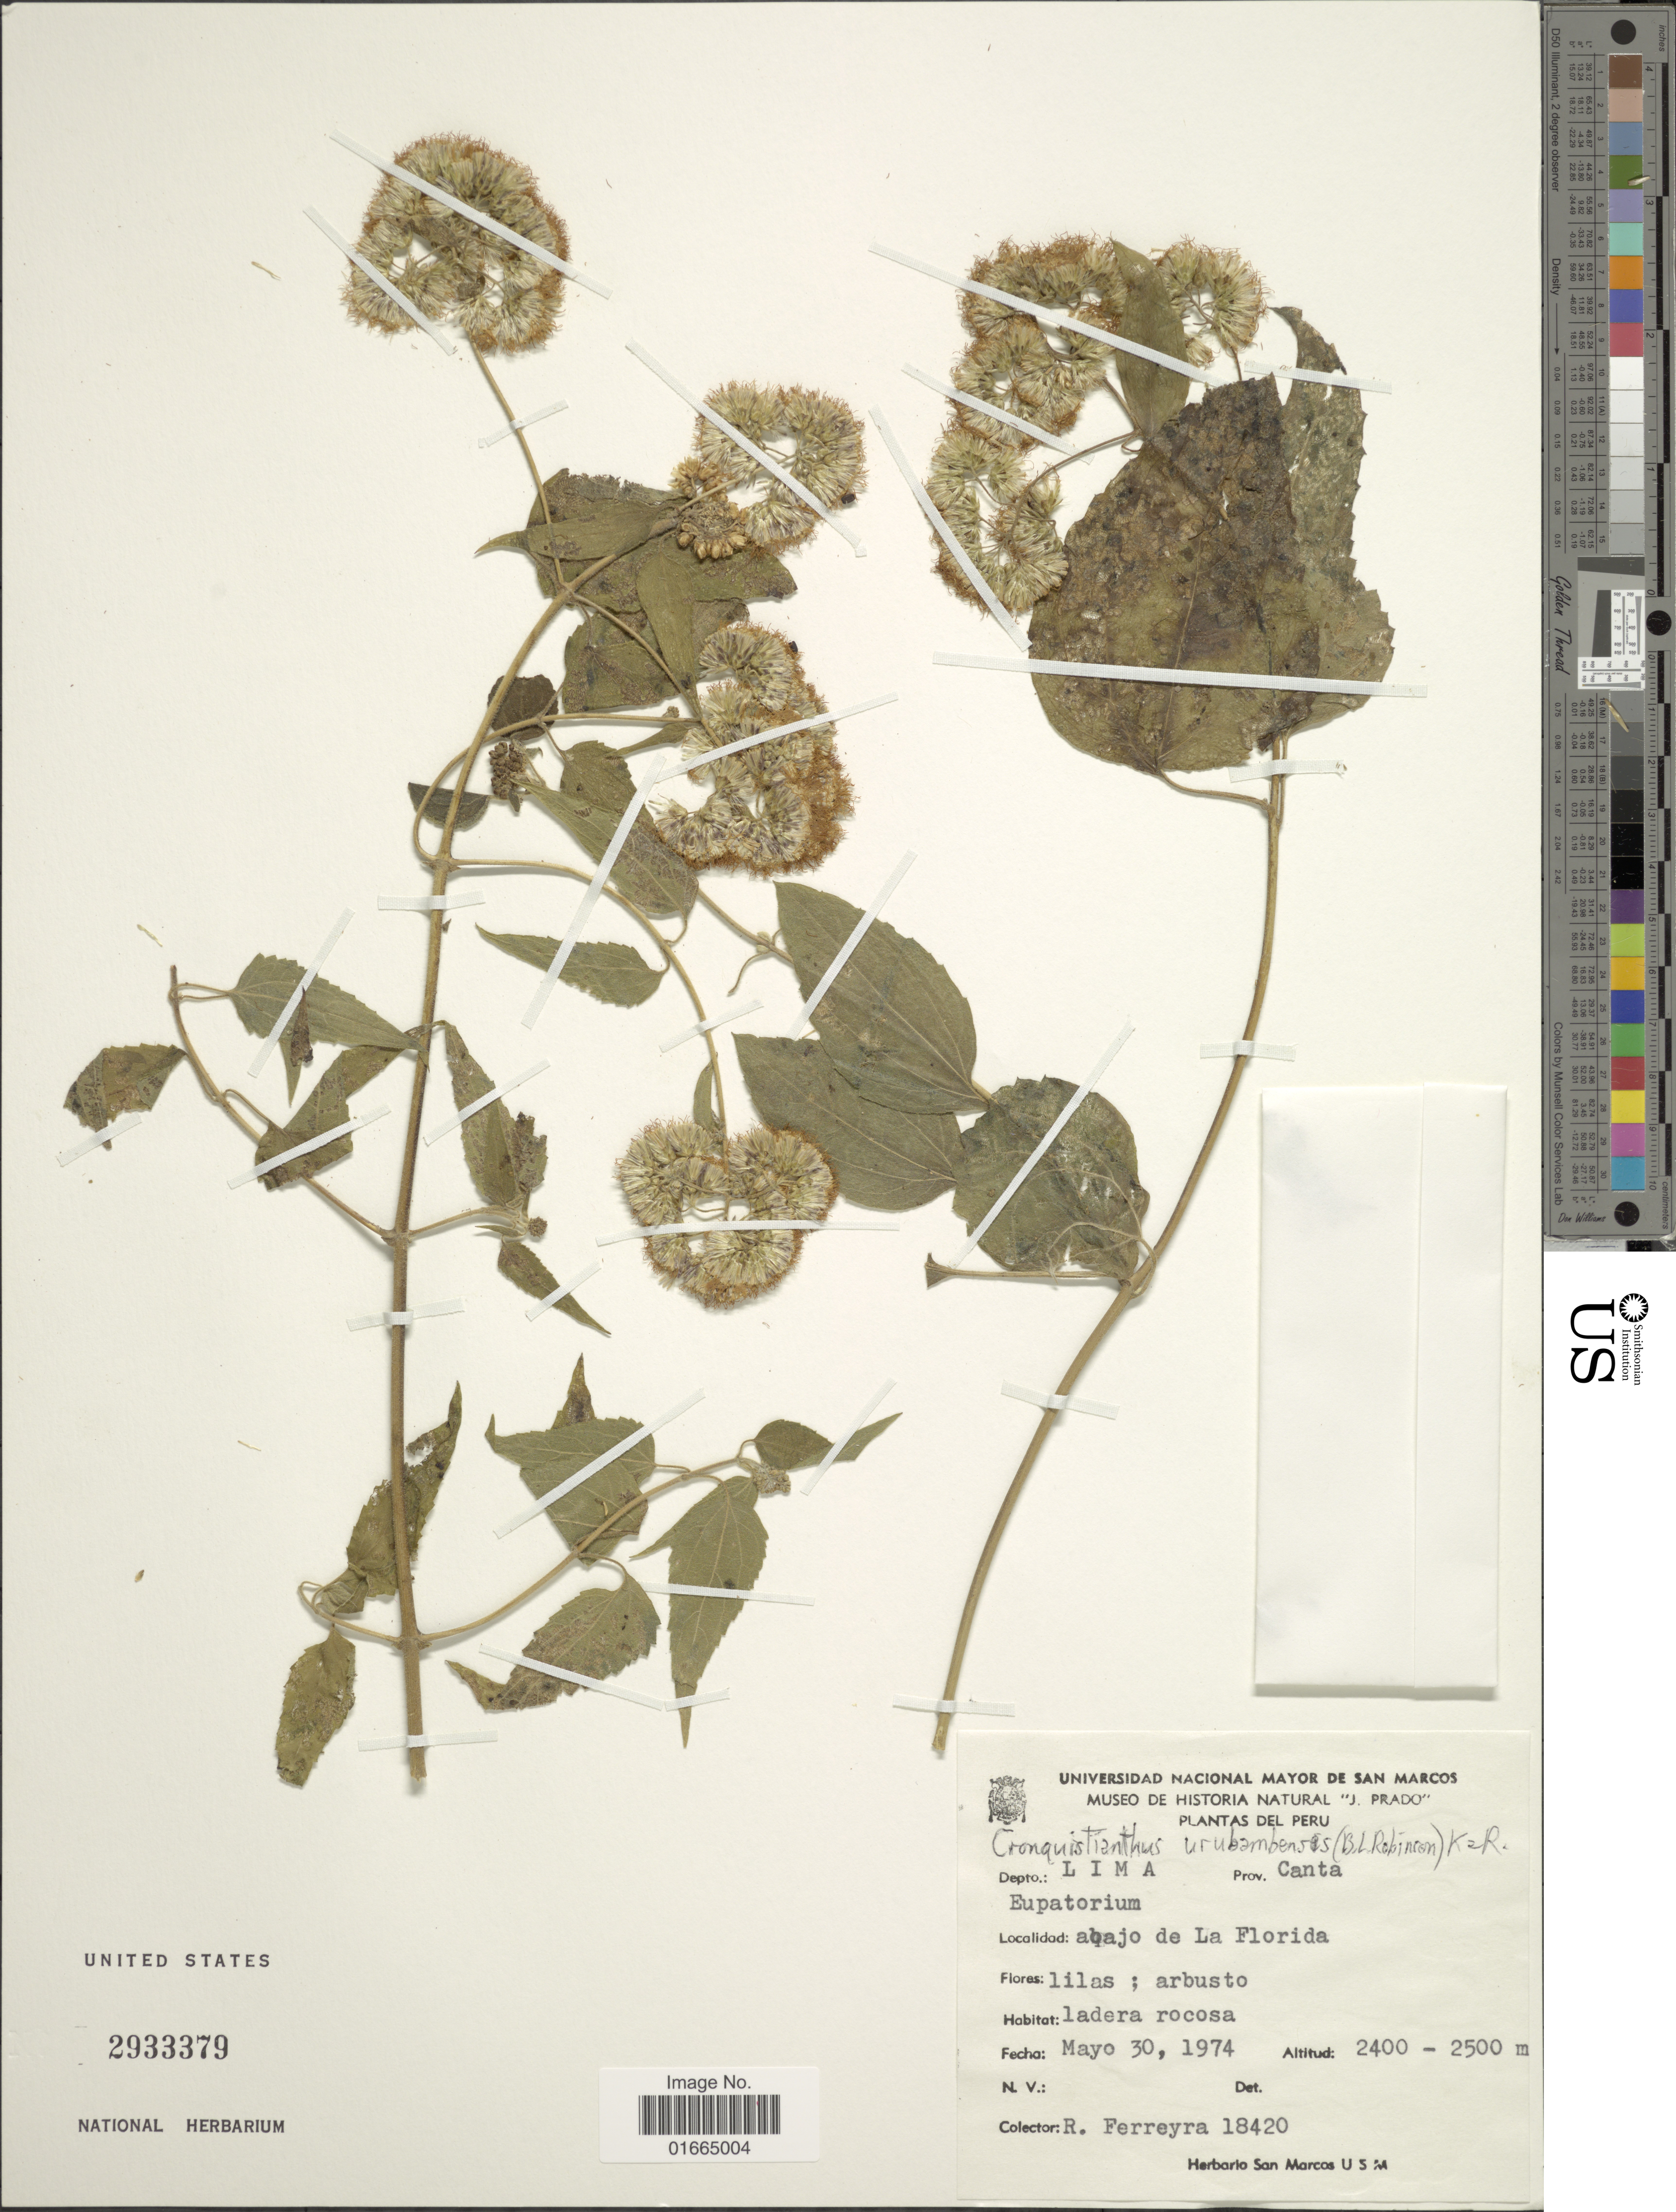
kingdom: Plantae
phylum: Tracheophyta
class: Magnoliopsida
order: Asterales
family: Asteraceae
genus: Cronquistianthus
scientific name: Cronquistianthus callacatensis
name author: (Hieron.) R.M. King & H. Rob.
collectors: R. A. Ferreyra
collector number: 18420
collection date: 1974-05-30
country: Peru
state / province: Lima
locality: Depto.: Lima. Prov. Canta. Abajo de La Florida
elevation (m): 2400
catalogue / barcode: US 2933379